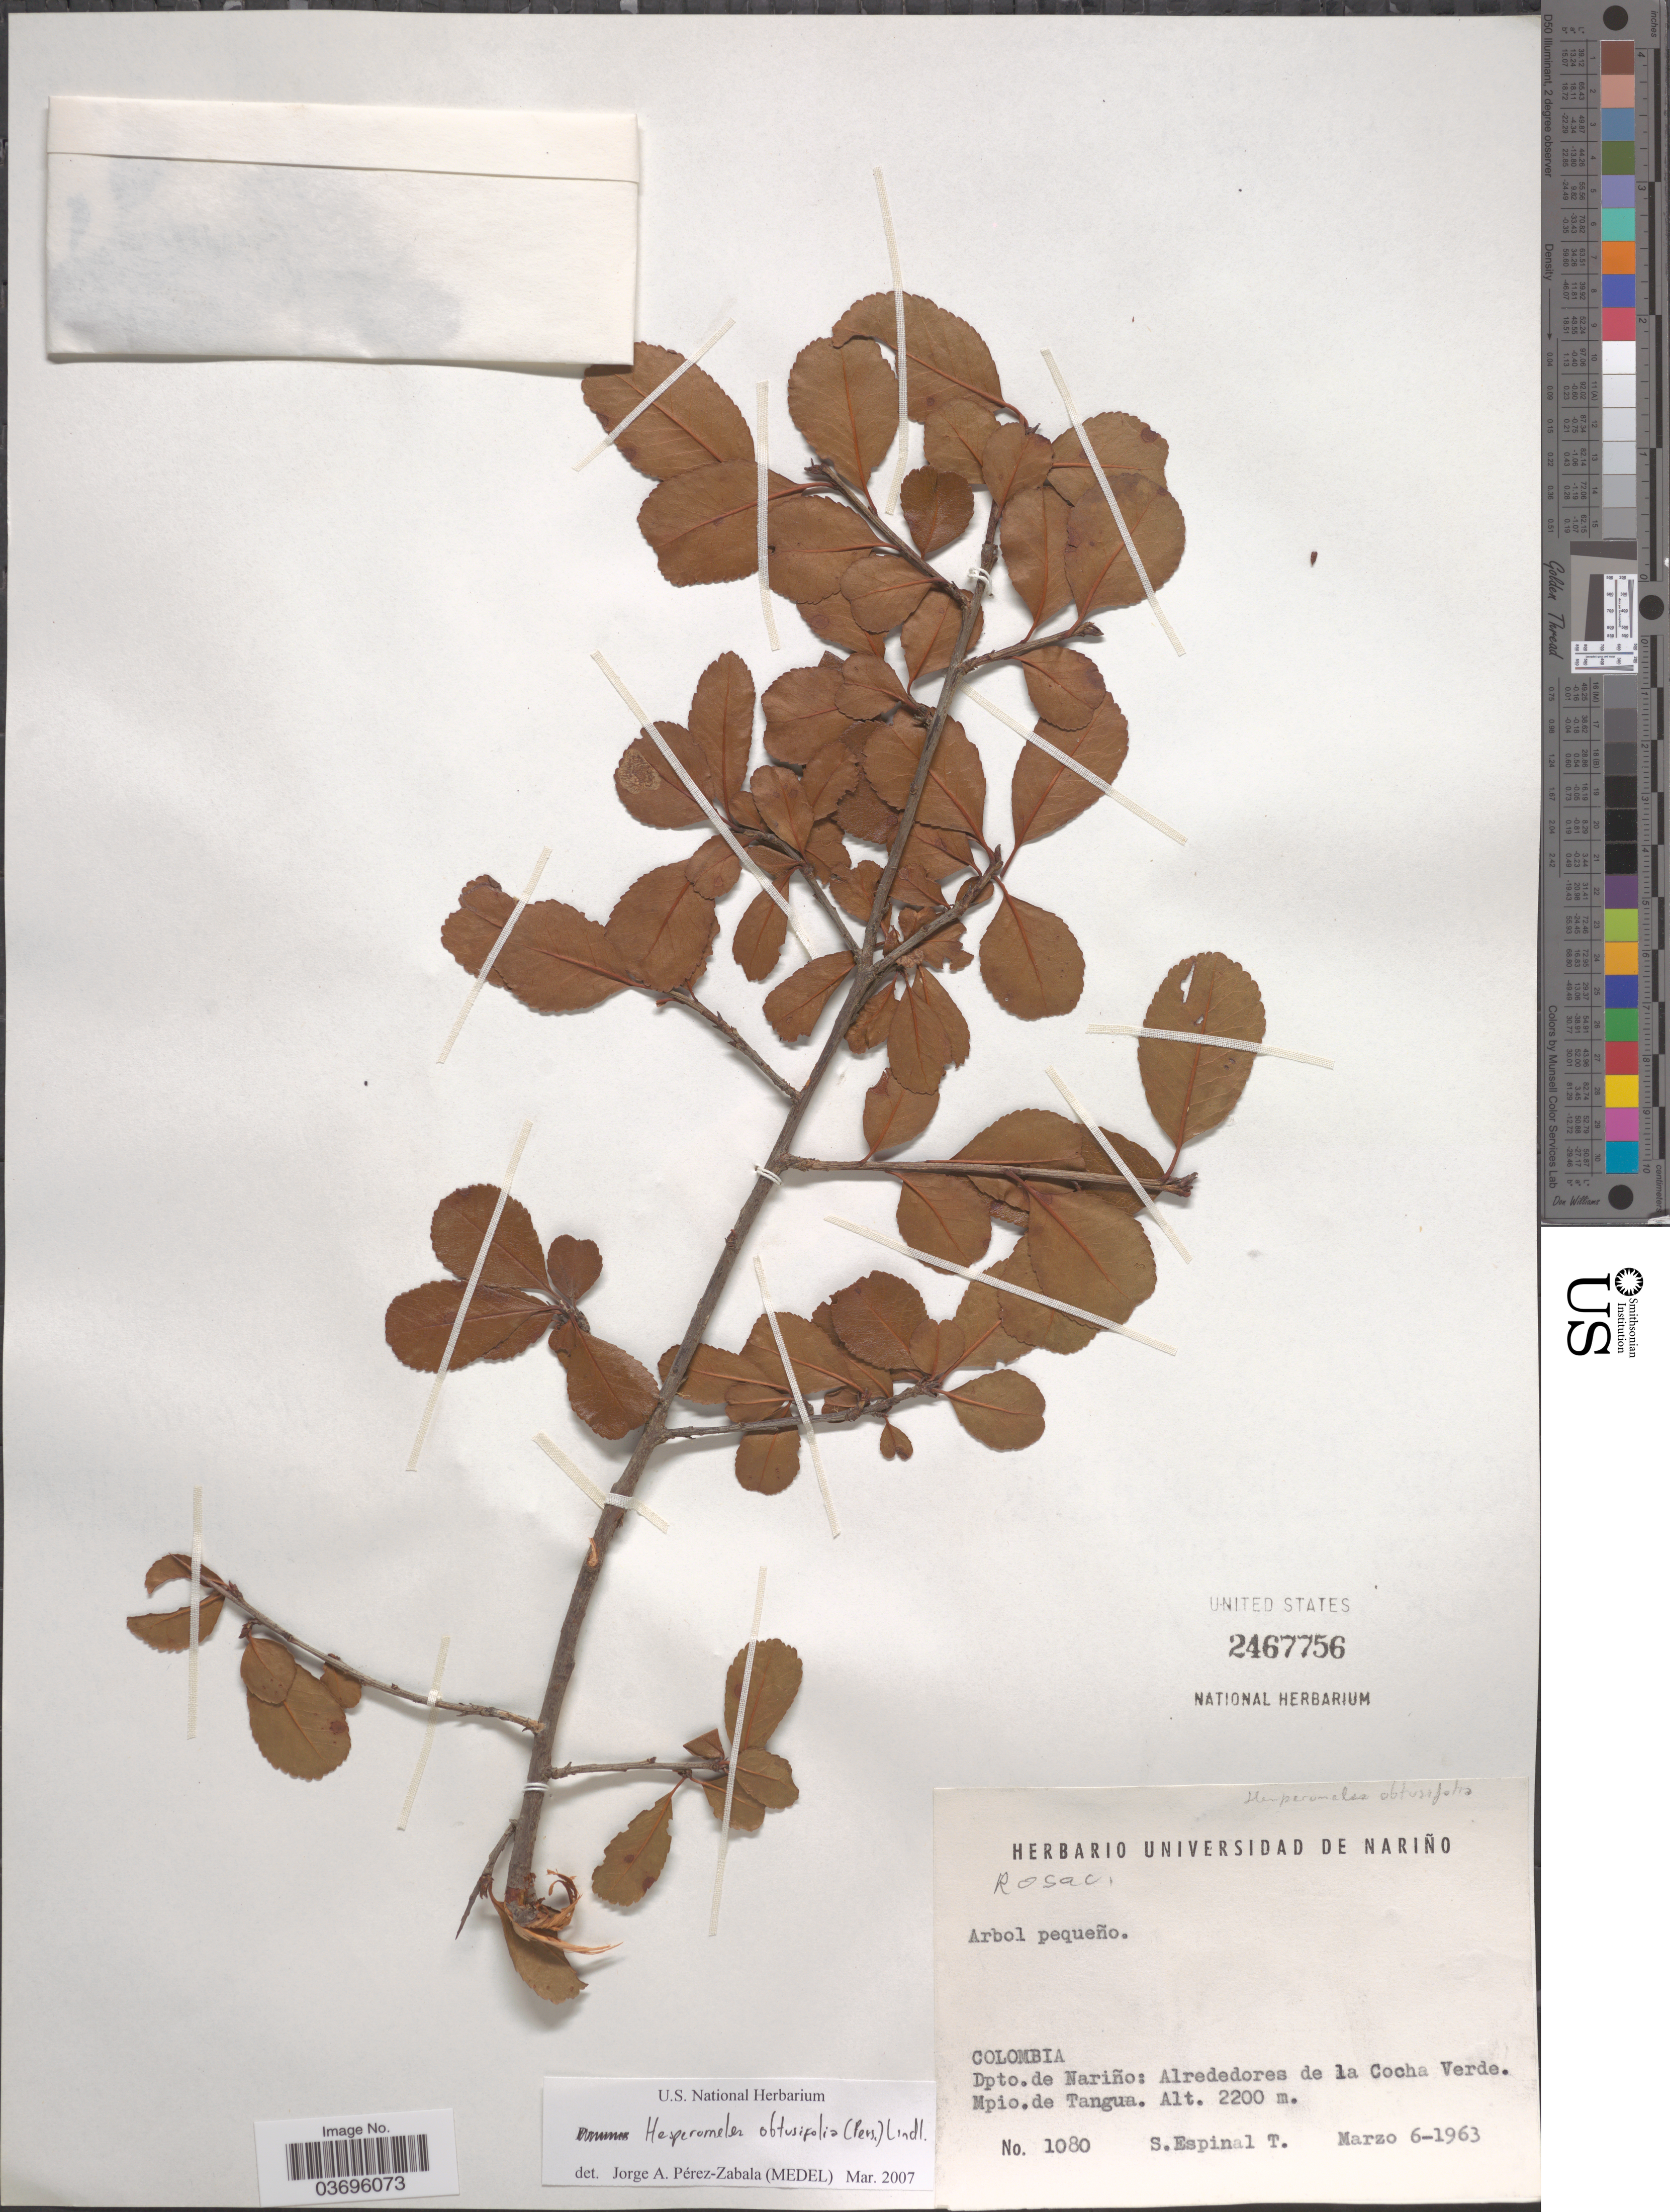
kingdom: Plantae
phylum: Tracheophyta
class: Magnoliopsida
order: Rosales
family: Rosaceae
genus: Hesperomeles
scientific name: Hesperomeles obtusifolia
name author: (Pers.) Lindl.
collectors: S. Espinal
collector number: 1080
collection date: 1963-03-06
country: Colombia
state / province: Nariño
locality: Dpto. Nariño: Alrededores de la Cocha Verde. Mpio. de Tangau.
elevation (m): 2200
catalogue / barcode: US 2467756